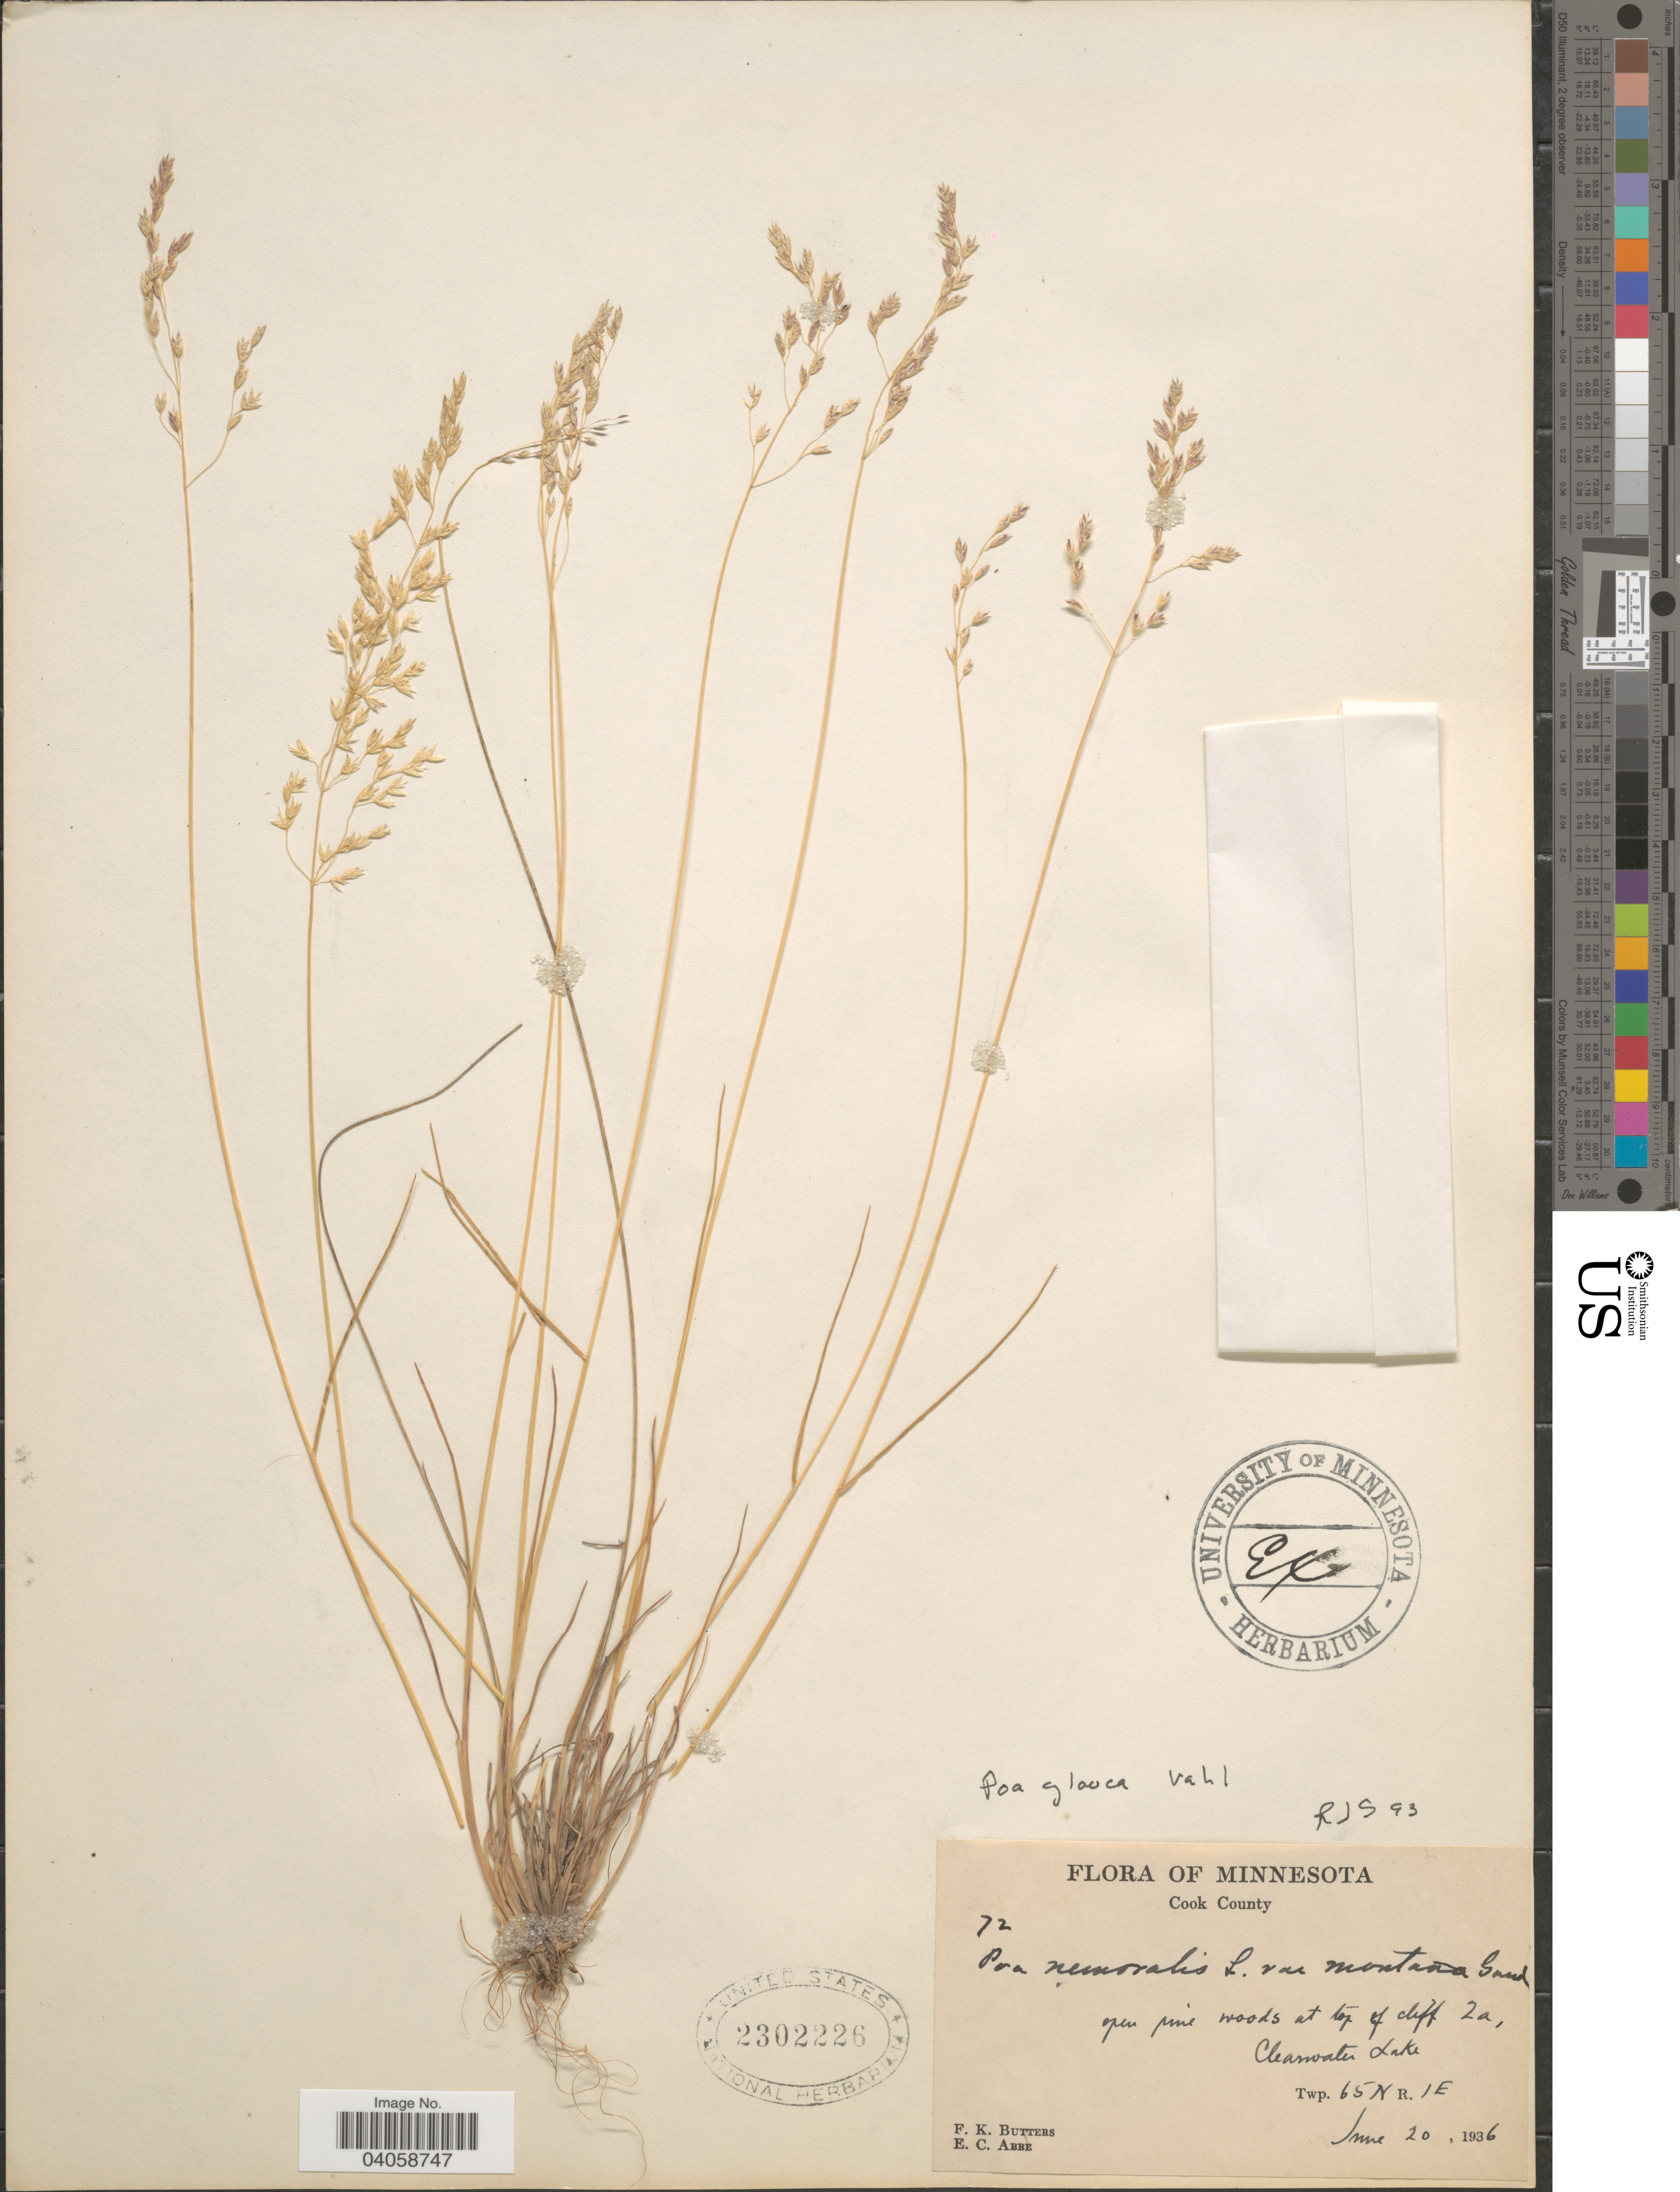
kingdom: Plantae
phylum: Tracheophyta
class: Liliopsida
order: Poales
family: Poaceae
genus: Poa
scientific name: Poa glauca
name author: Vahl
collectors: F. K. Butters & E. C. Abbe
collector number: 72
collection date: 1936-06-20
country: United States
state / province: Minnesota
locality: Cook County. Open pine woods at top of cliff 2a, Clearwater Lake. Twp. 65 N R. 1 E.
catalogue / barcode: US 2302226